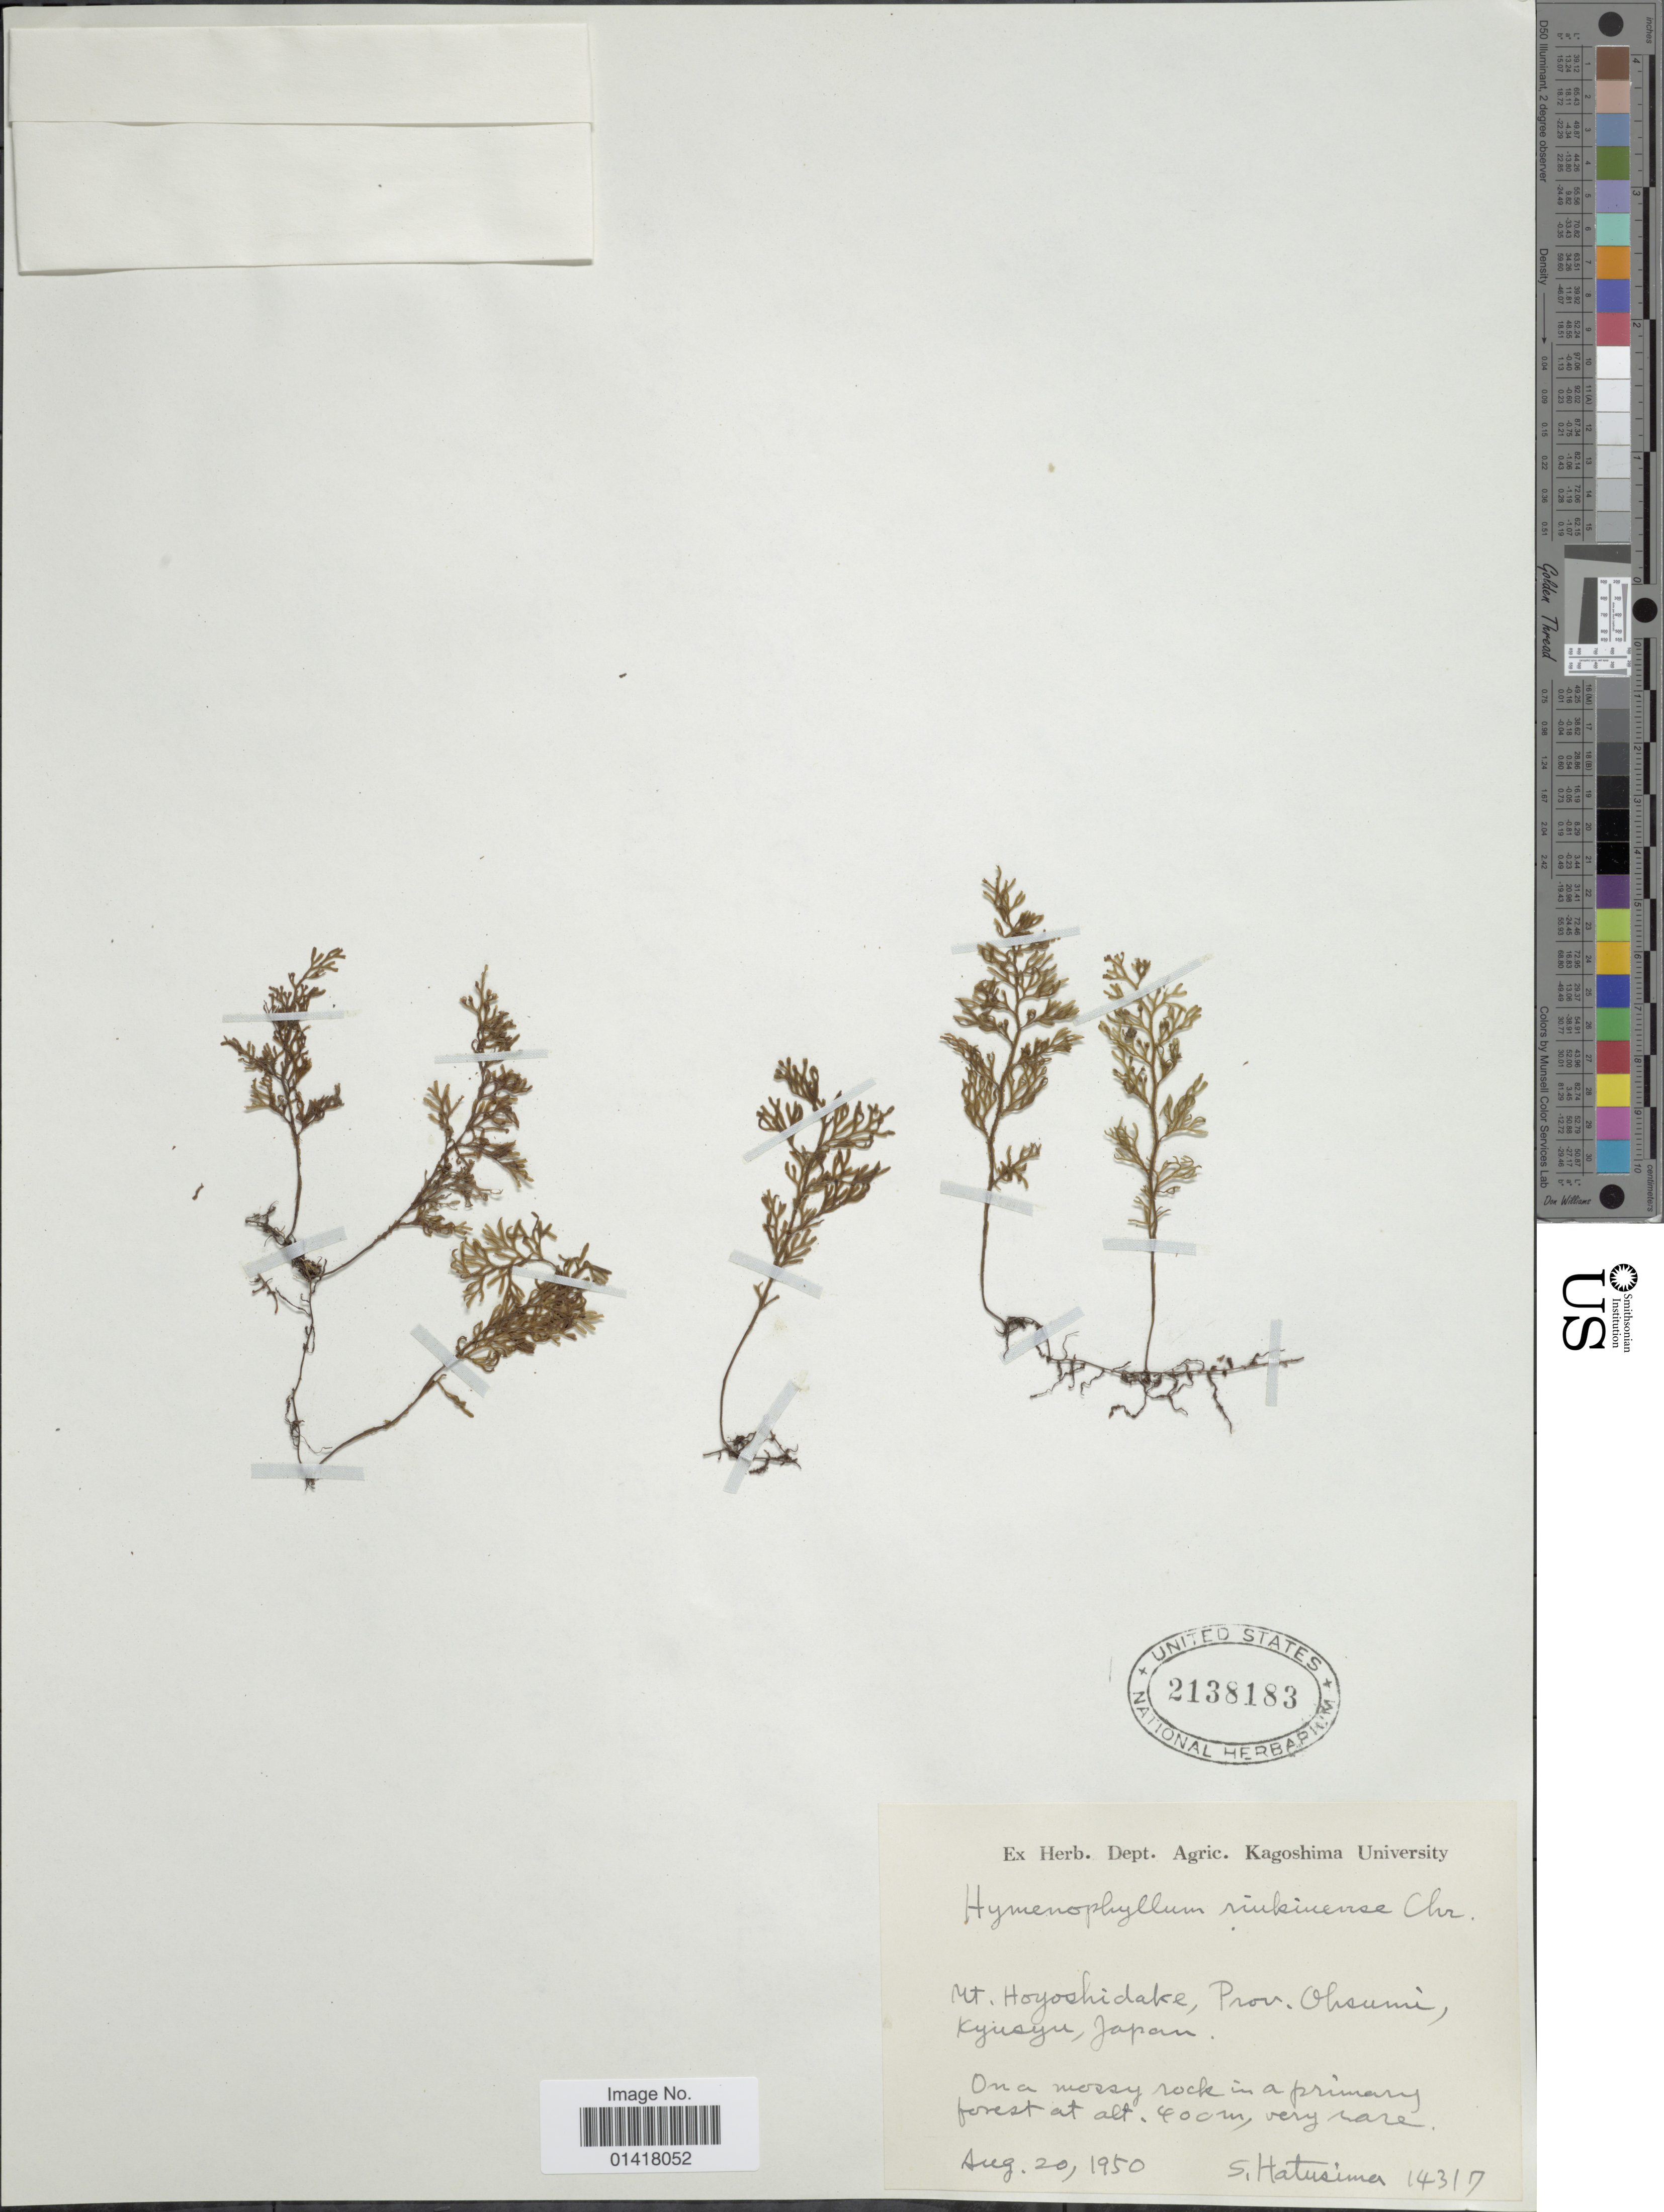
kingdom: Plantae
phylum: Tracheophyta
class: Polypodiopsida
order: Hymenophyllales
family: Hymenophyllaceae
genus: Hymenophyllum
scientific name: Hymenophyllum riukiuense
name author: Ching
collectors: S. Hatusima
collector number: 14317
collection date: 1950-08-20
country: Japan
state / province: Kagosima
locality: Mt. Hoyoshidake, Prov. Ohsumi, Kyusyu, Japan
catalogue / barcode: US 2138183